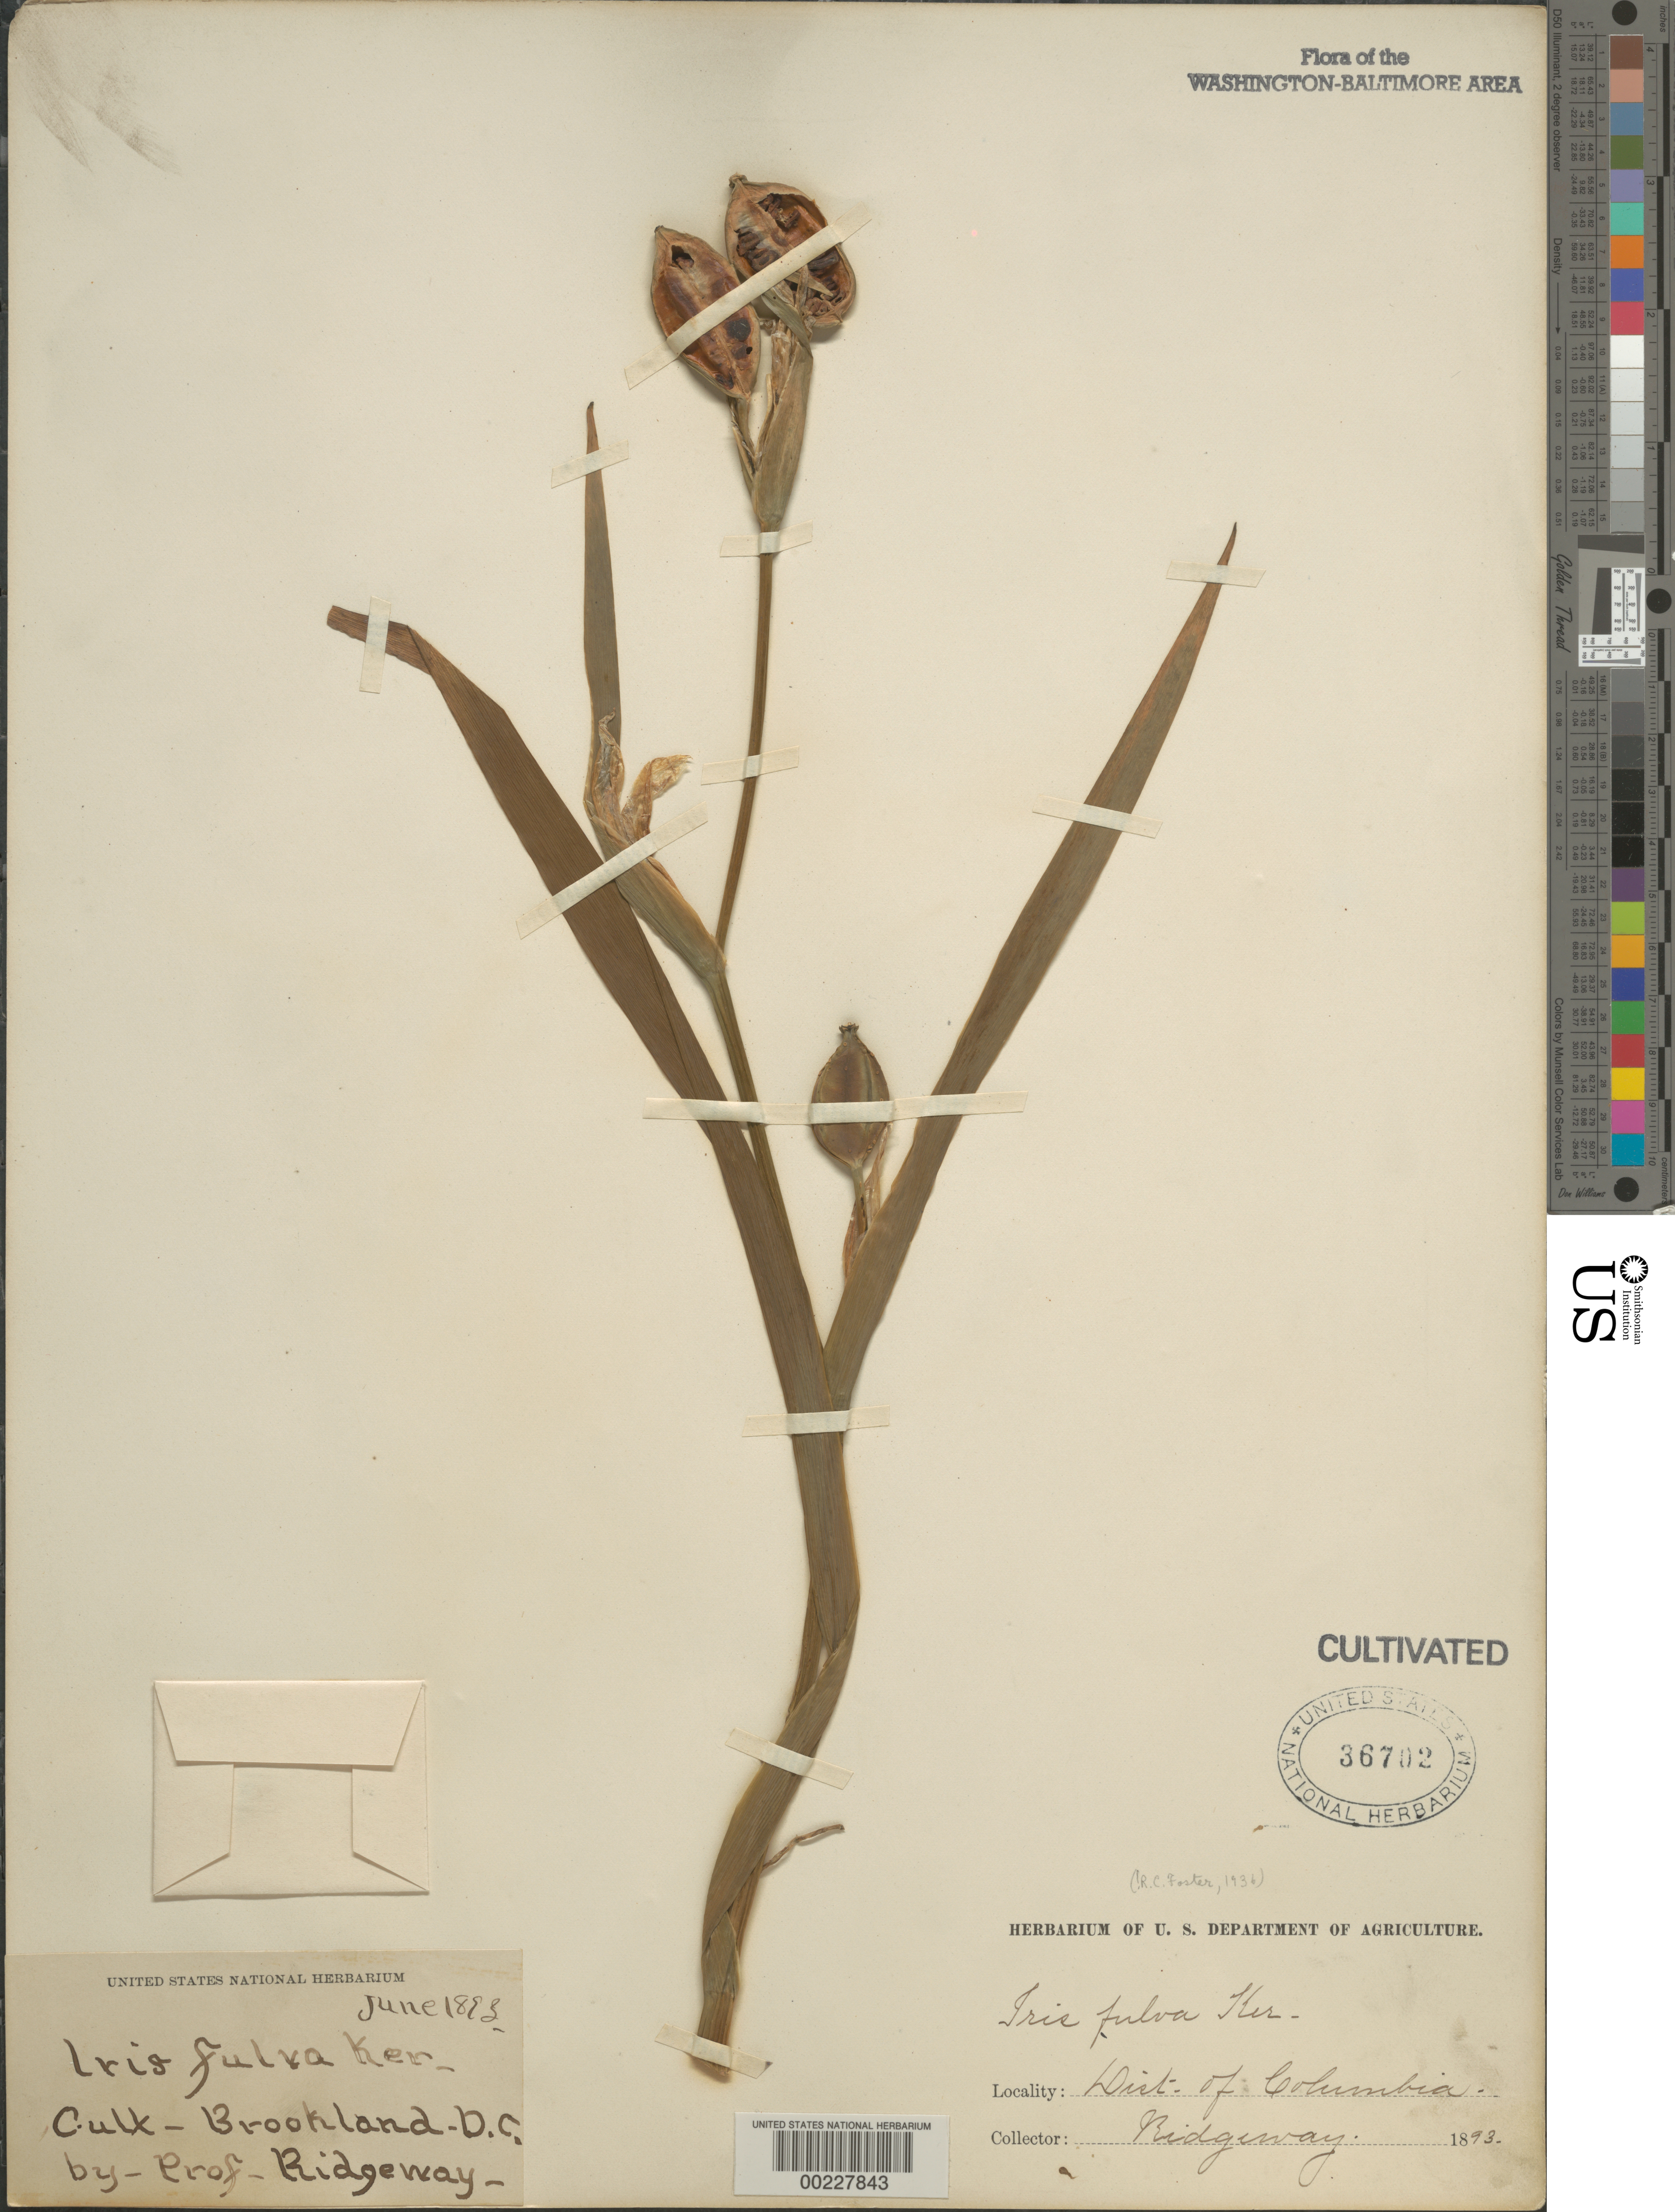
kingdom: Plantae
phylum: Tracheophyta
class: Liliopsida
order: Asparagales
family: Iridaceae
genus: Iris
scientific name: Iris fulva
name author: Ker Gawl.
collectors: R. Ridgeway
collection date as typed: Jun 1893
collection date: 1893-06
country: United States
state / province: District of Columbia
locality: Brookland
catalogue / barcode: US 36702